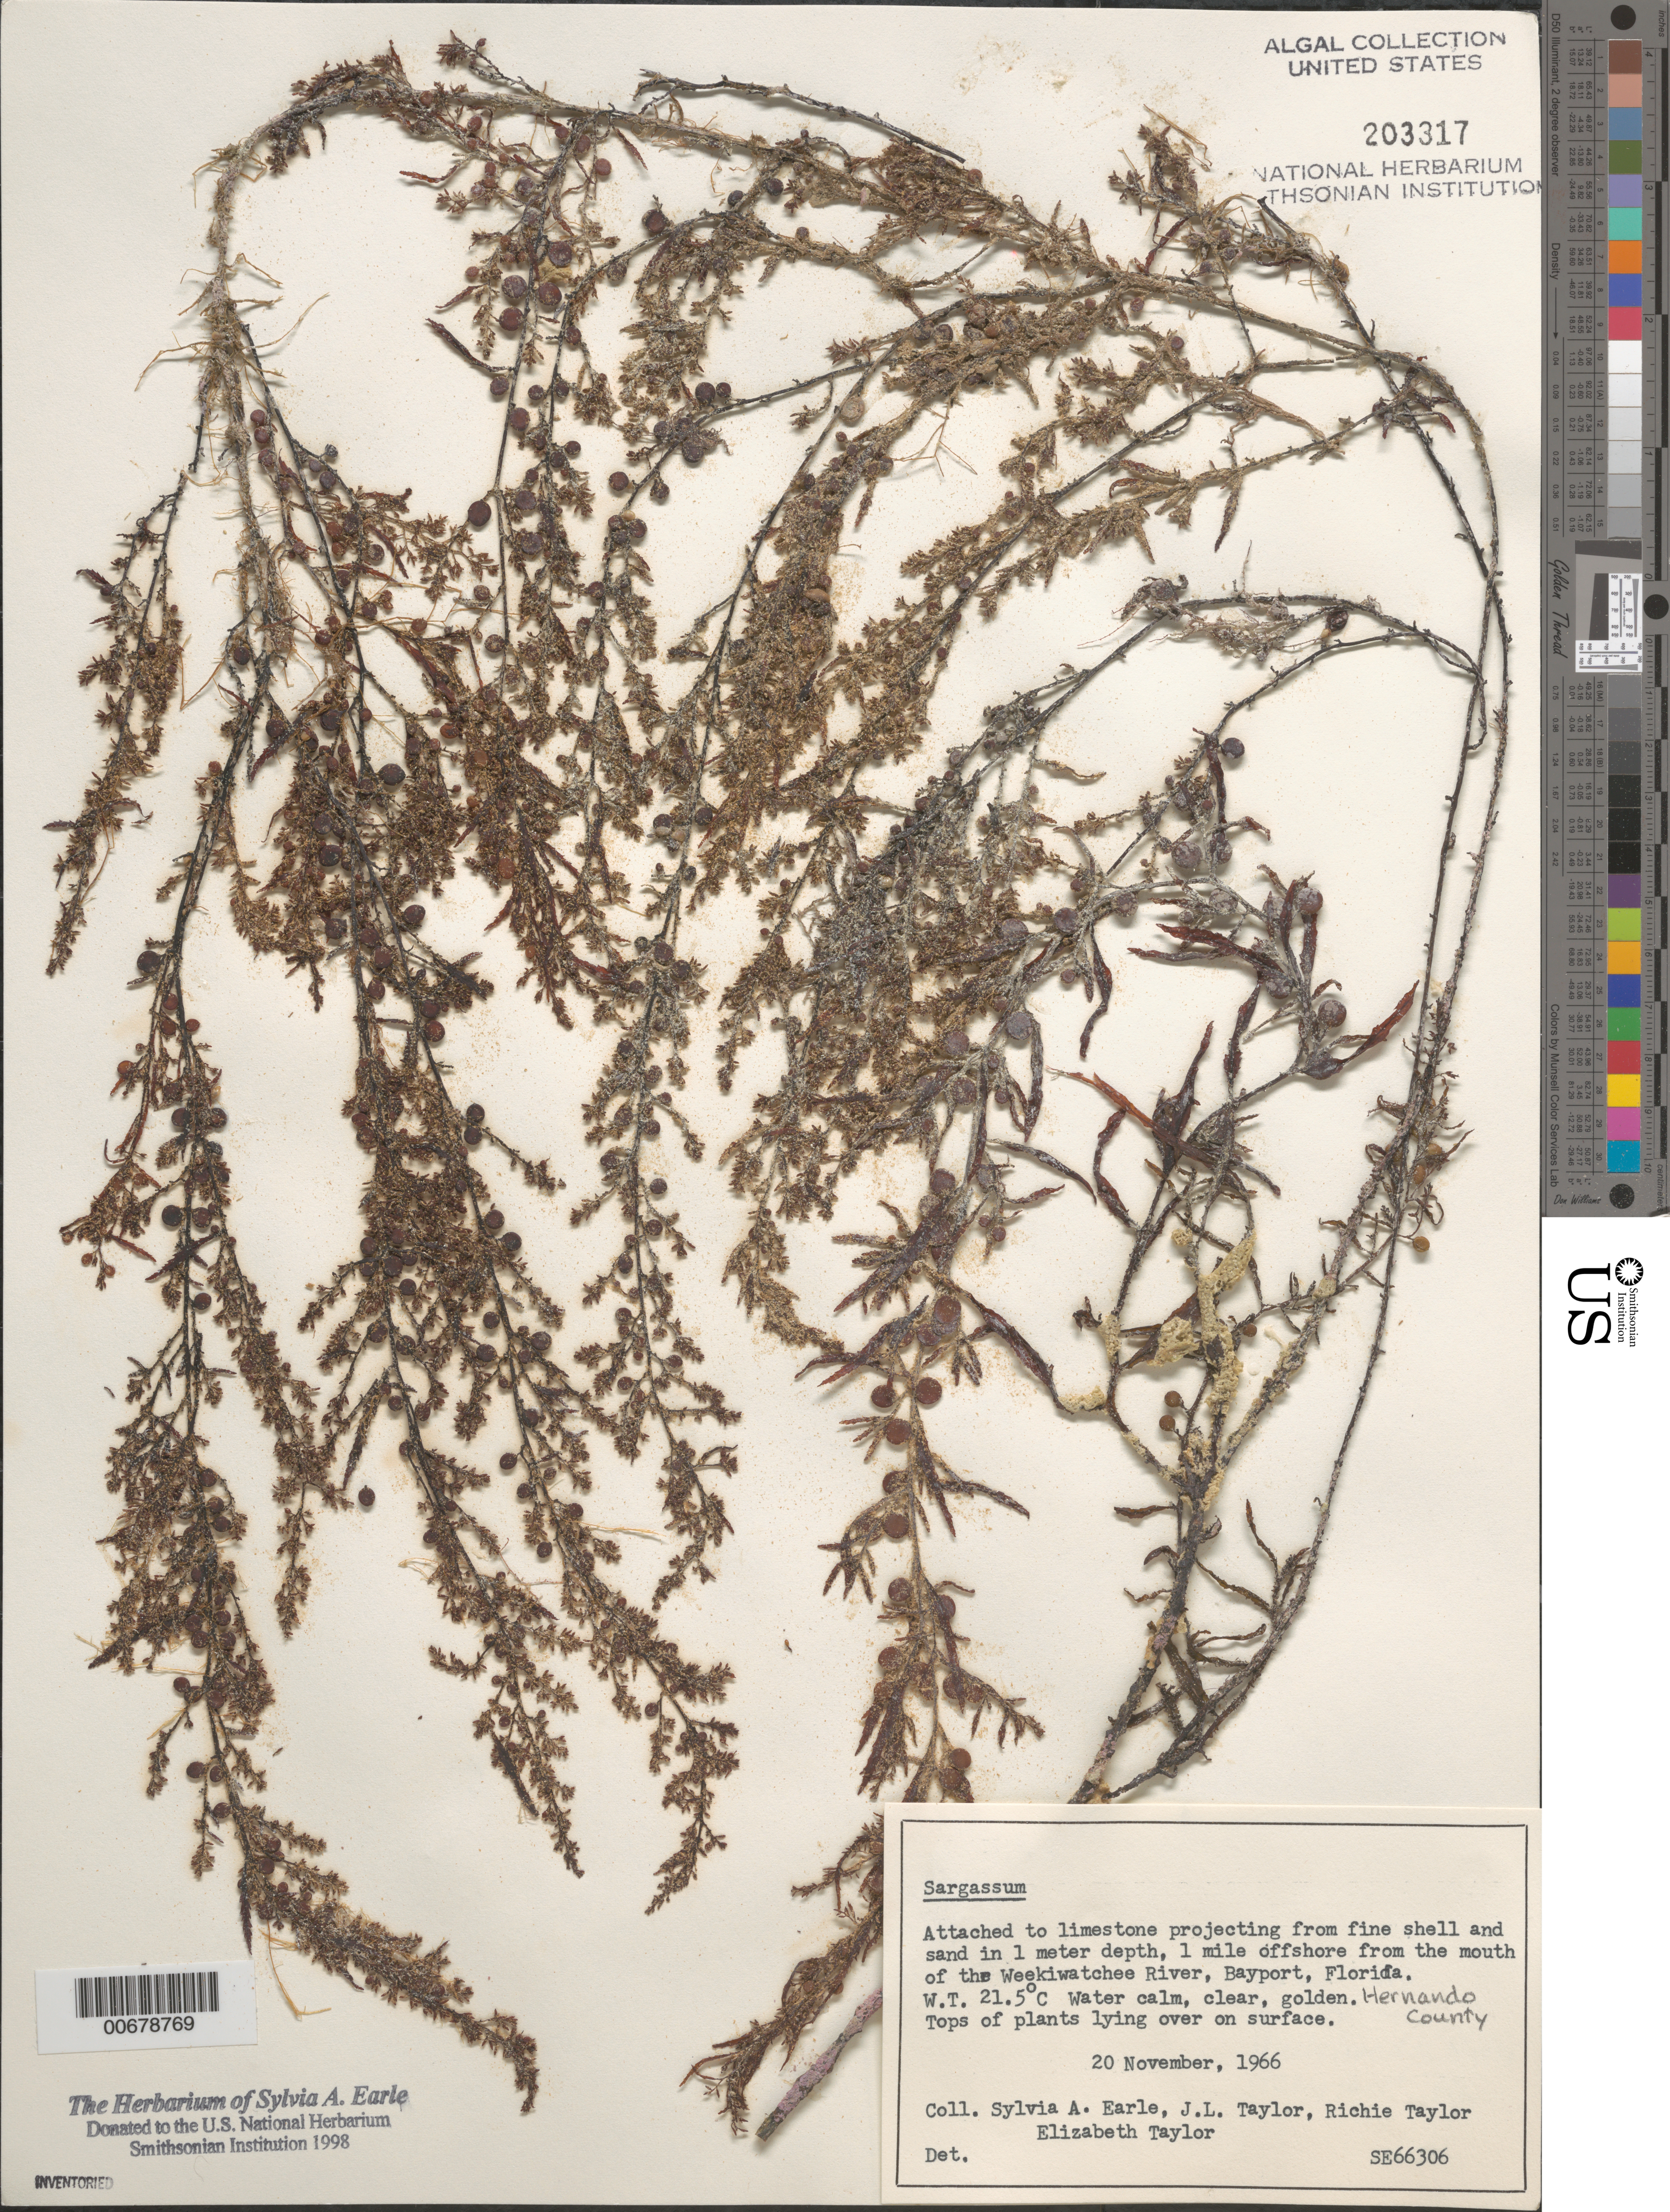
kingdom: Chromista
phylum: Ochrophyta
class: Phaeophyceae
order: Fucales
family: Sargassaceae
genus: Sargassum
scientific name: Sargassum sp.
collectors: S. A. Earle, J. L. Taylor, J. R. Taylor & E. L. Taylor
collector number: SE 66306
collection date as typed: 20 Nov 1966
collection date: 1966-11-20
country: United States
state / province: Florida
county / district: Hernando County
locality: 1 mile west of Weeki Wachee River mouth, Bayport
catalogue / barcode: US 203317